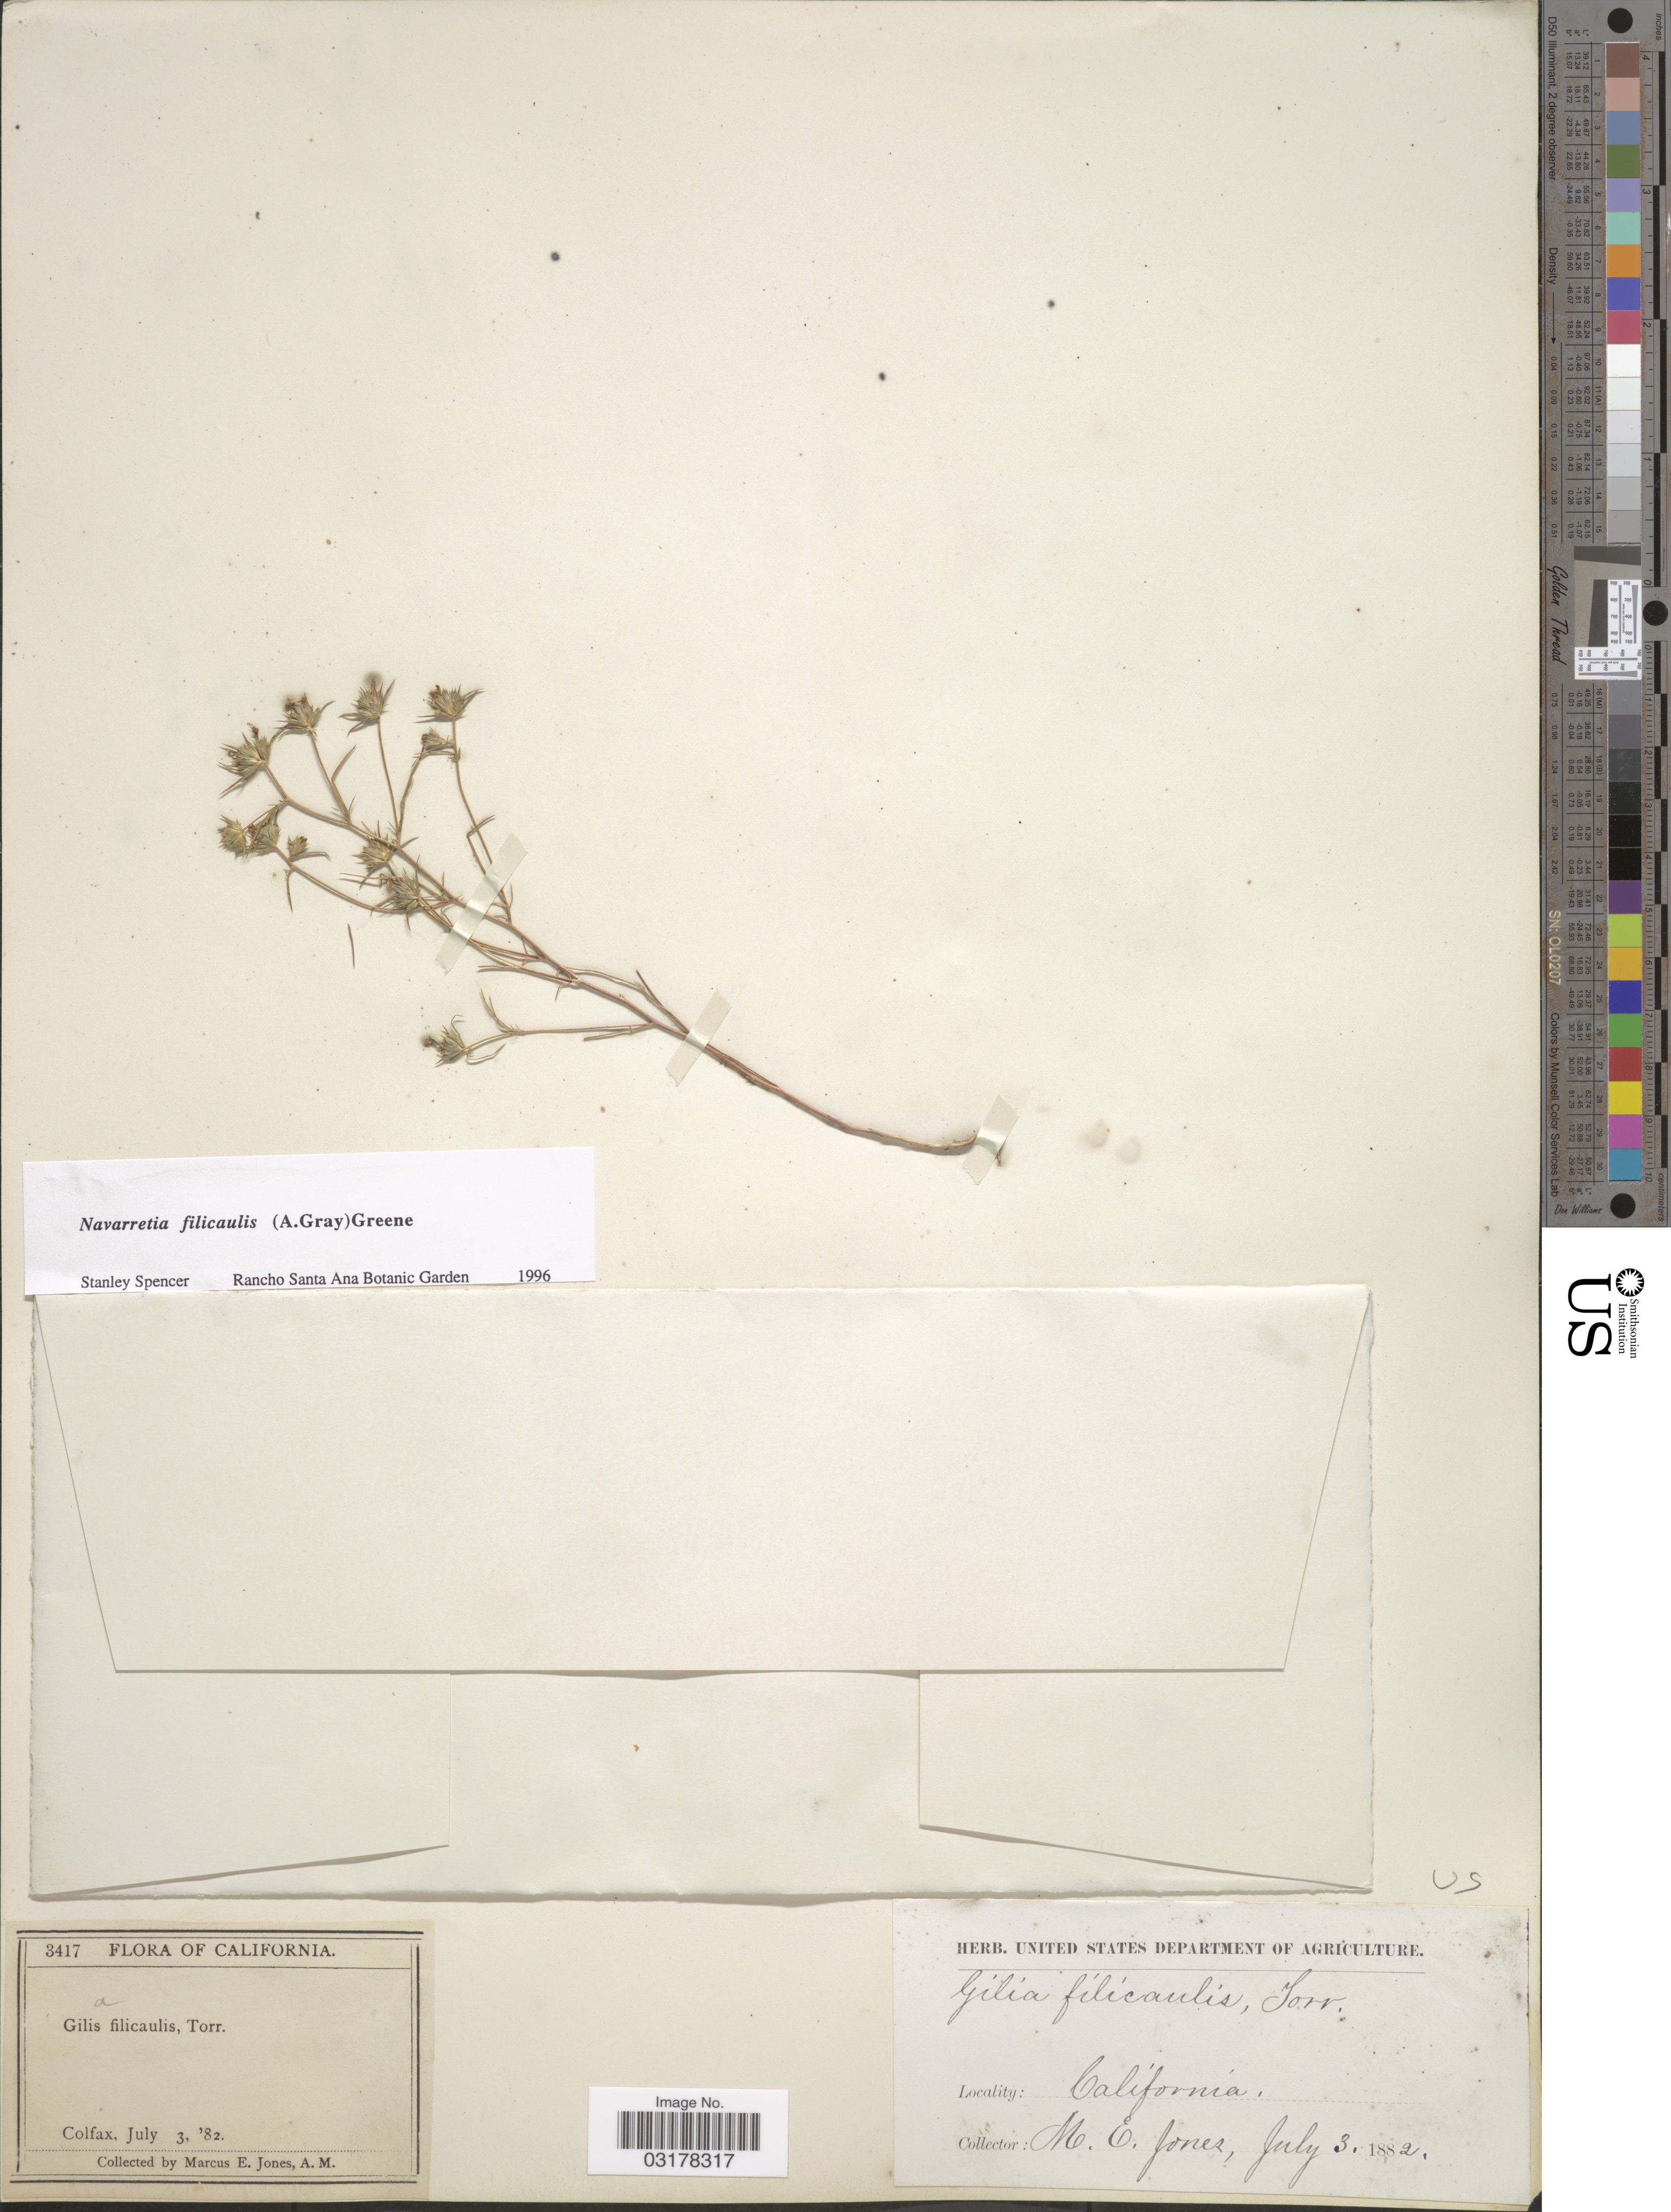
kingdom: Plantae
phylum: Tracheophyta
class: Magnoliopsida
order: Ericales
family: Polemoniaceae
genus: Navarretia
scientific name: Navarretia filicaulis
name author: (Torr. ex A. Gray) S.W. Greene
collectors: M. E. Jones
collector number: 3417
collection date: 1882-07-03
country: United States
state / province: California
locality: Colfax.